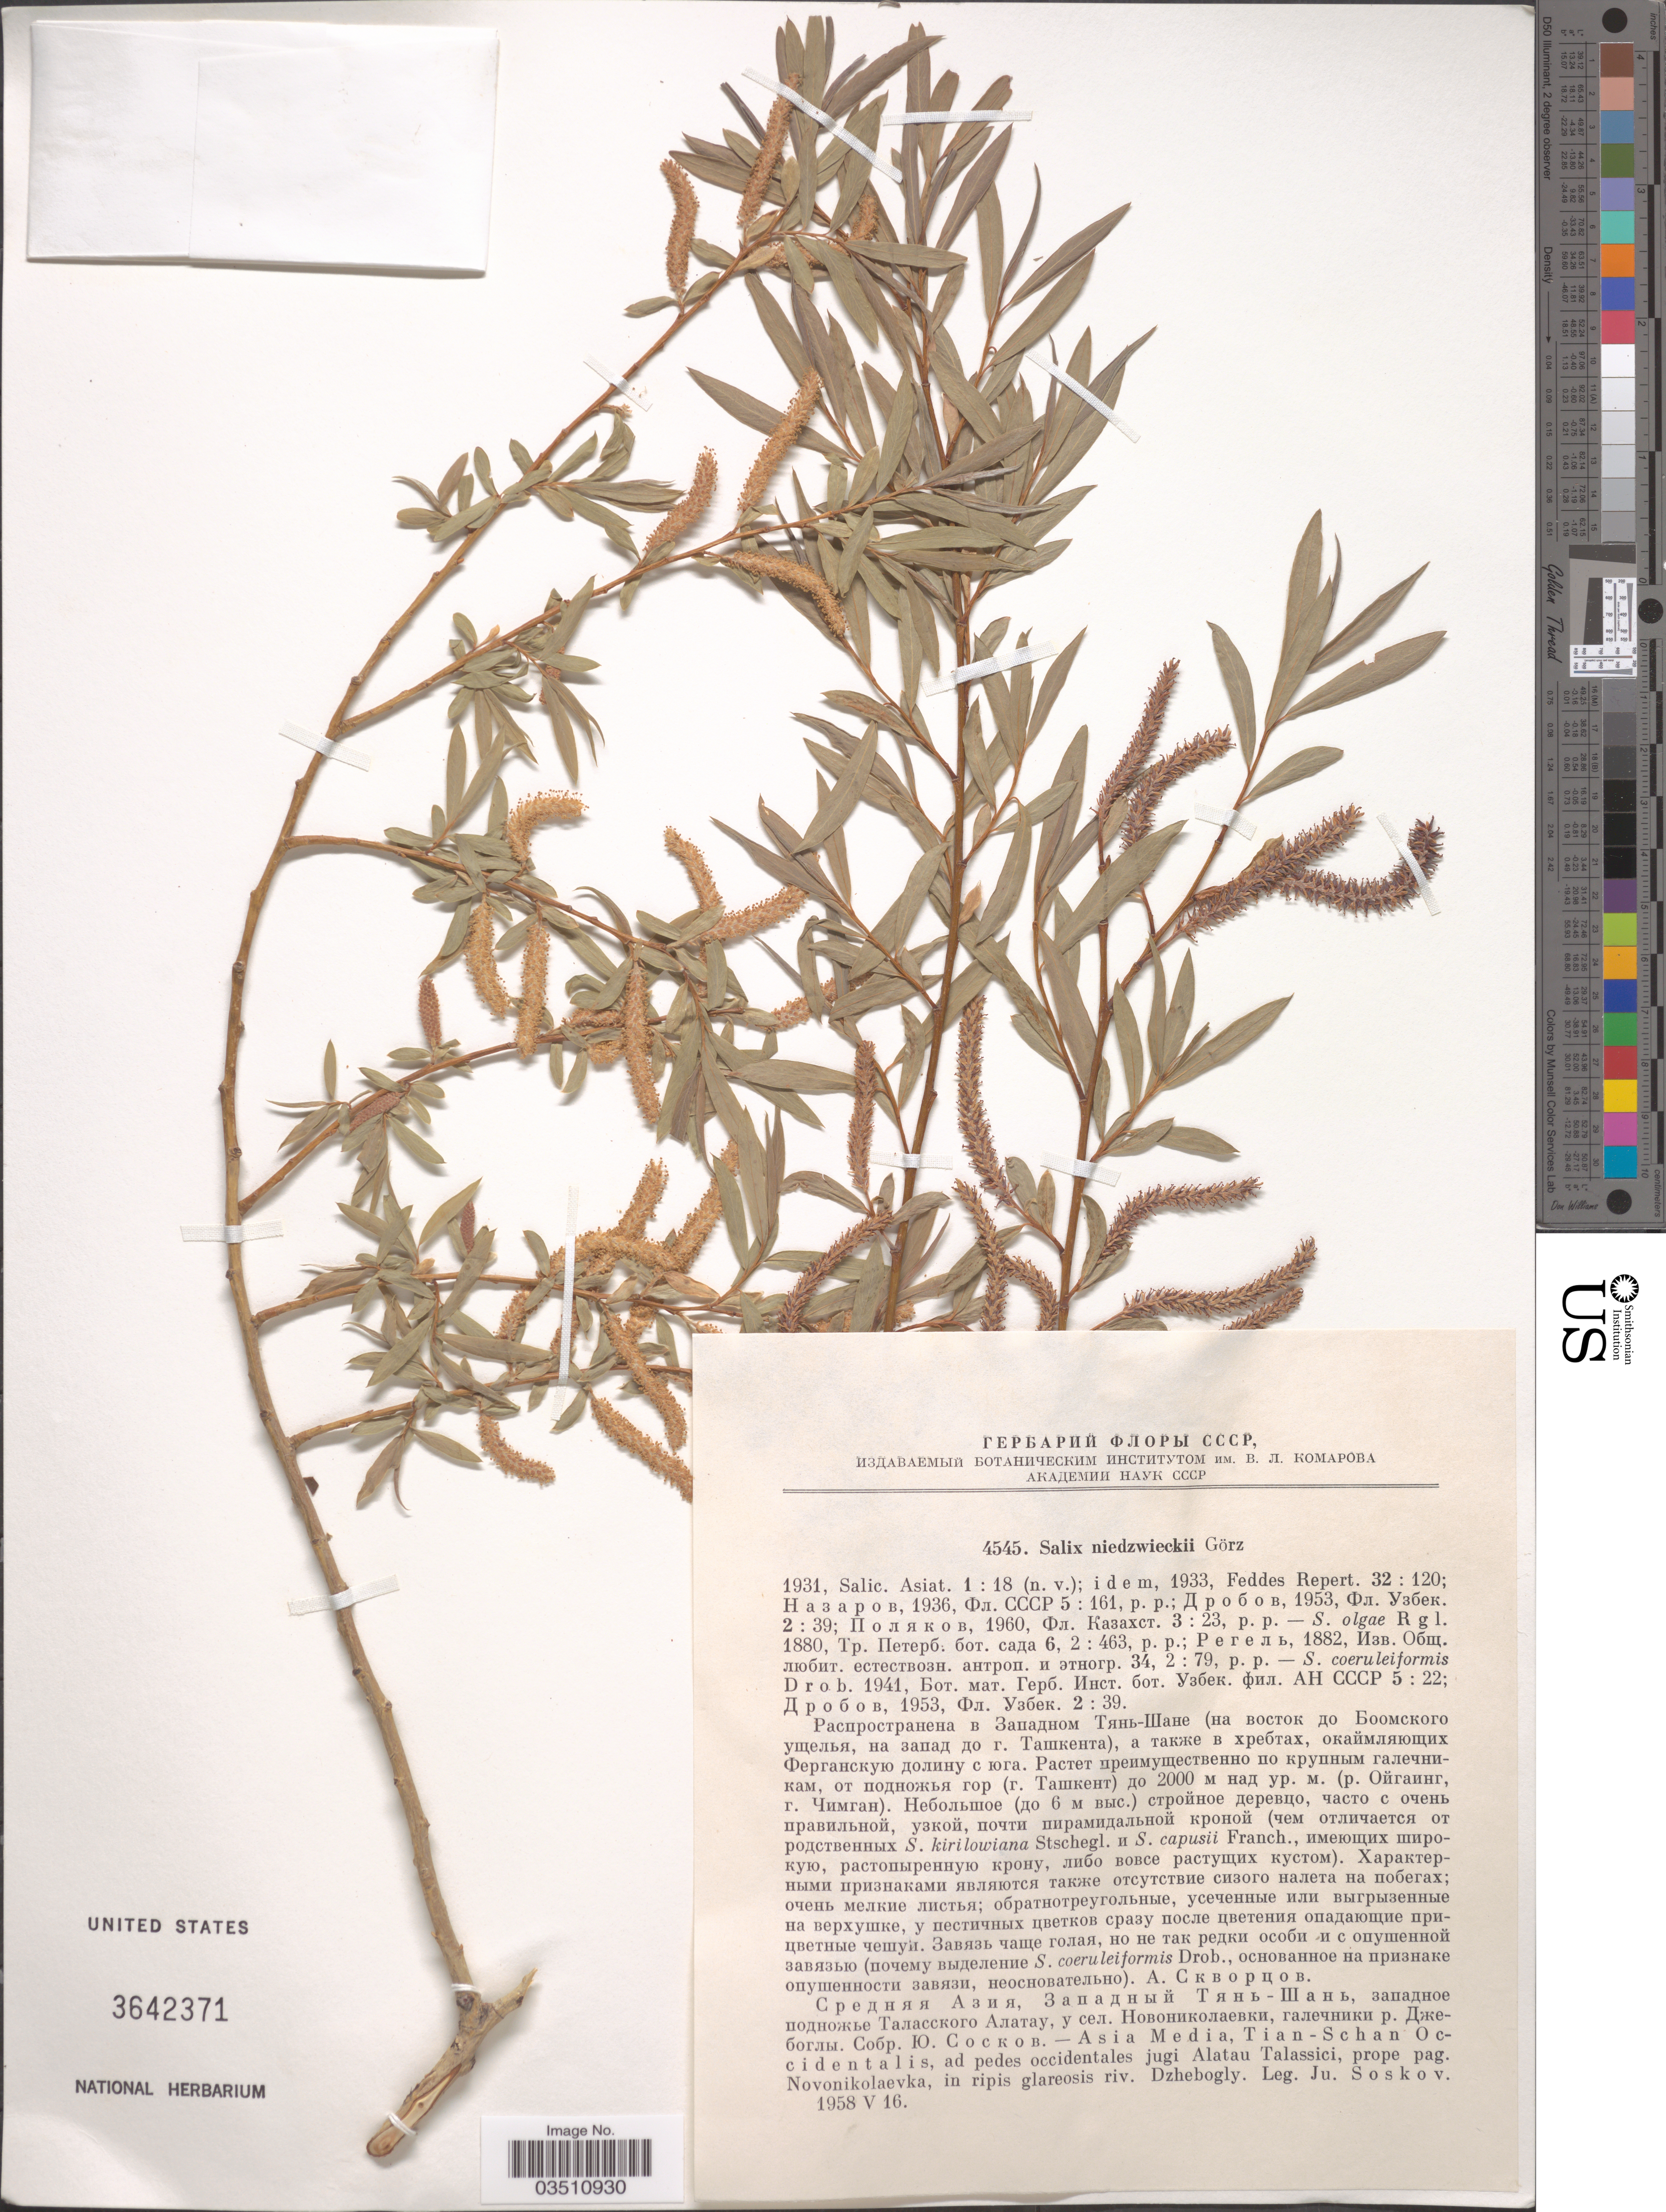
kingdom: Plantae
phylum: Tracheophyta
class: Magnoliopsida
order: Malpighiales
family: Salicaceae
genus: Salix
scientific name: Salix niedzwieckii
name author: Goerz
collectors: J. Soskov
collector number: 4545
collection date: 1958-05-16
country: Kazakhstan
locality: Asia Media, Tian-Schan occidentalis, ad pedes occidentales jugi Alatau Talassici, prope pag. Novonikolaevka, in ripis glareosis riv. Dzhebogly.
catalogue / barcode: US 3642371